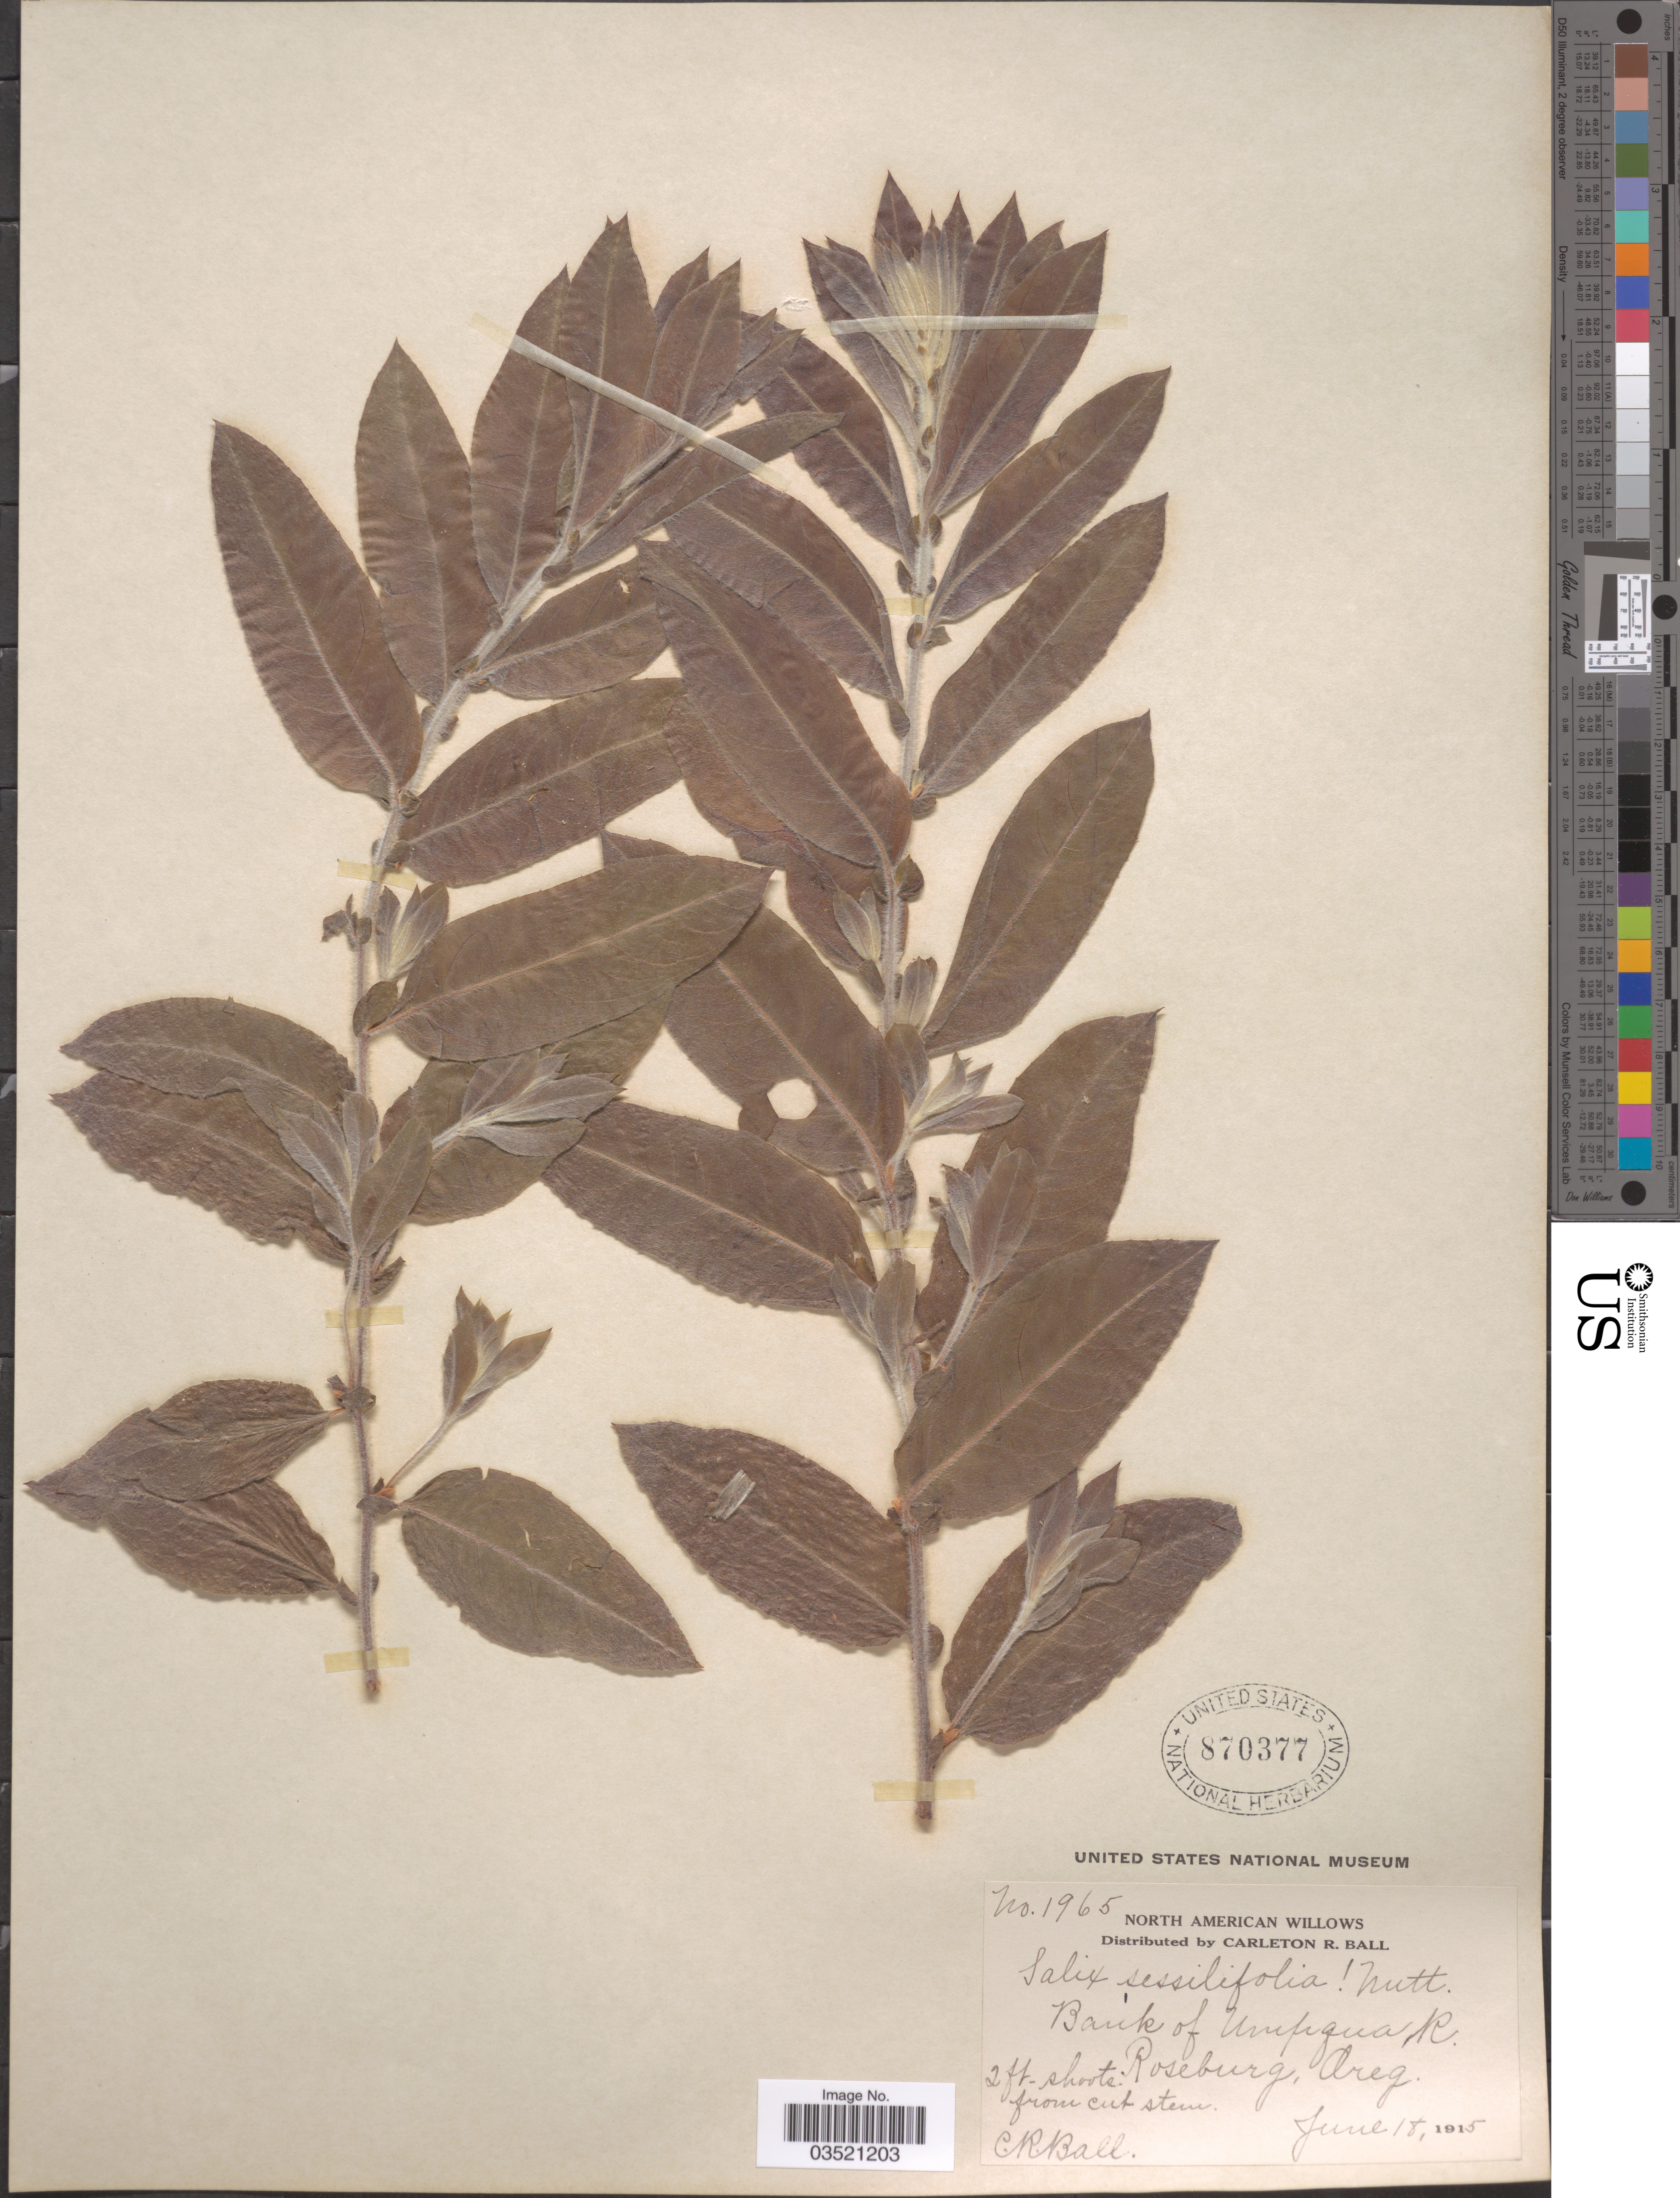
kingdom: Plantae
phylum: Tracheophyta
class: Magnoliopsida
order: Malpighiales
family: Salicaceae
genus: Salix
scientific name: Salix sessilifolia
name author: Nutt.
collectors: C. R. Ball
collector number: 1965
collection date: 1915-06-18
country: United States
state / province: Oregon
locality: Bank of Umpqua R. Roseburg.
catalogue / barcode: US 870377